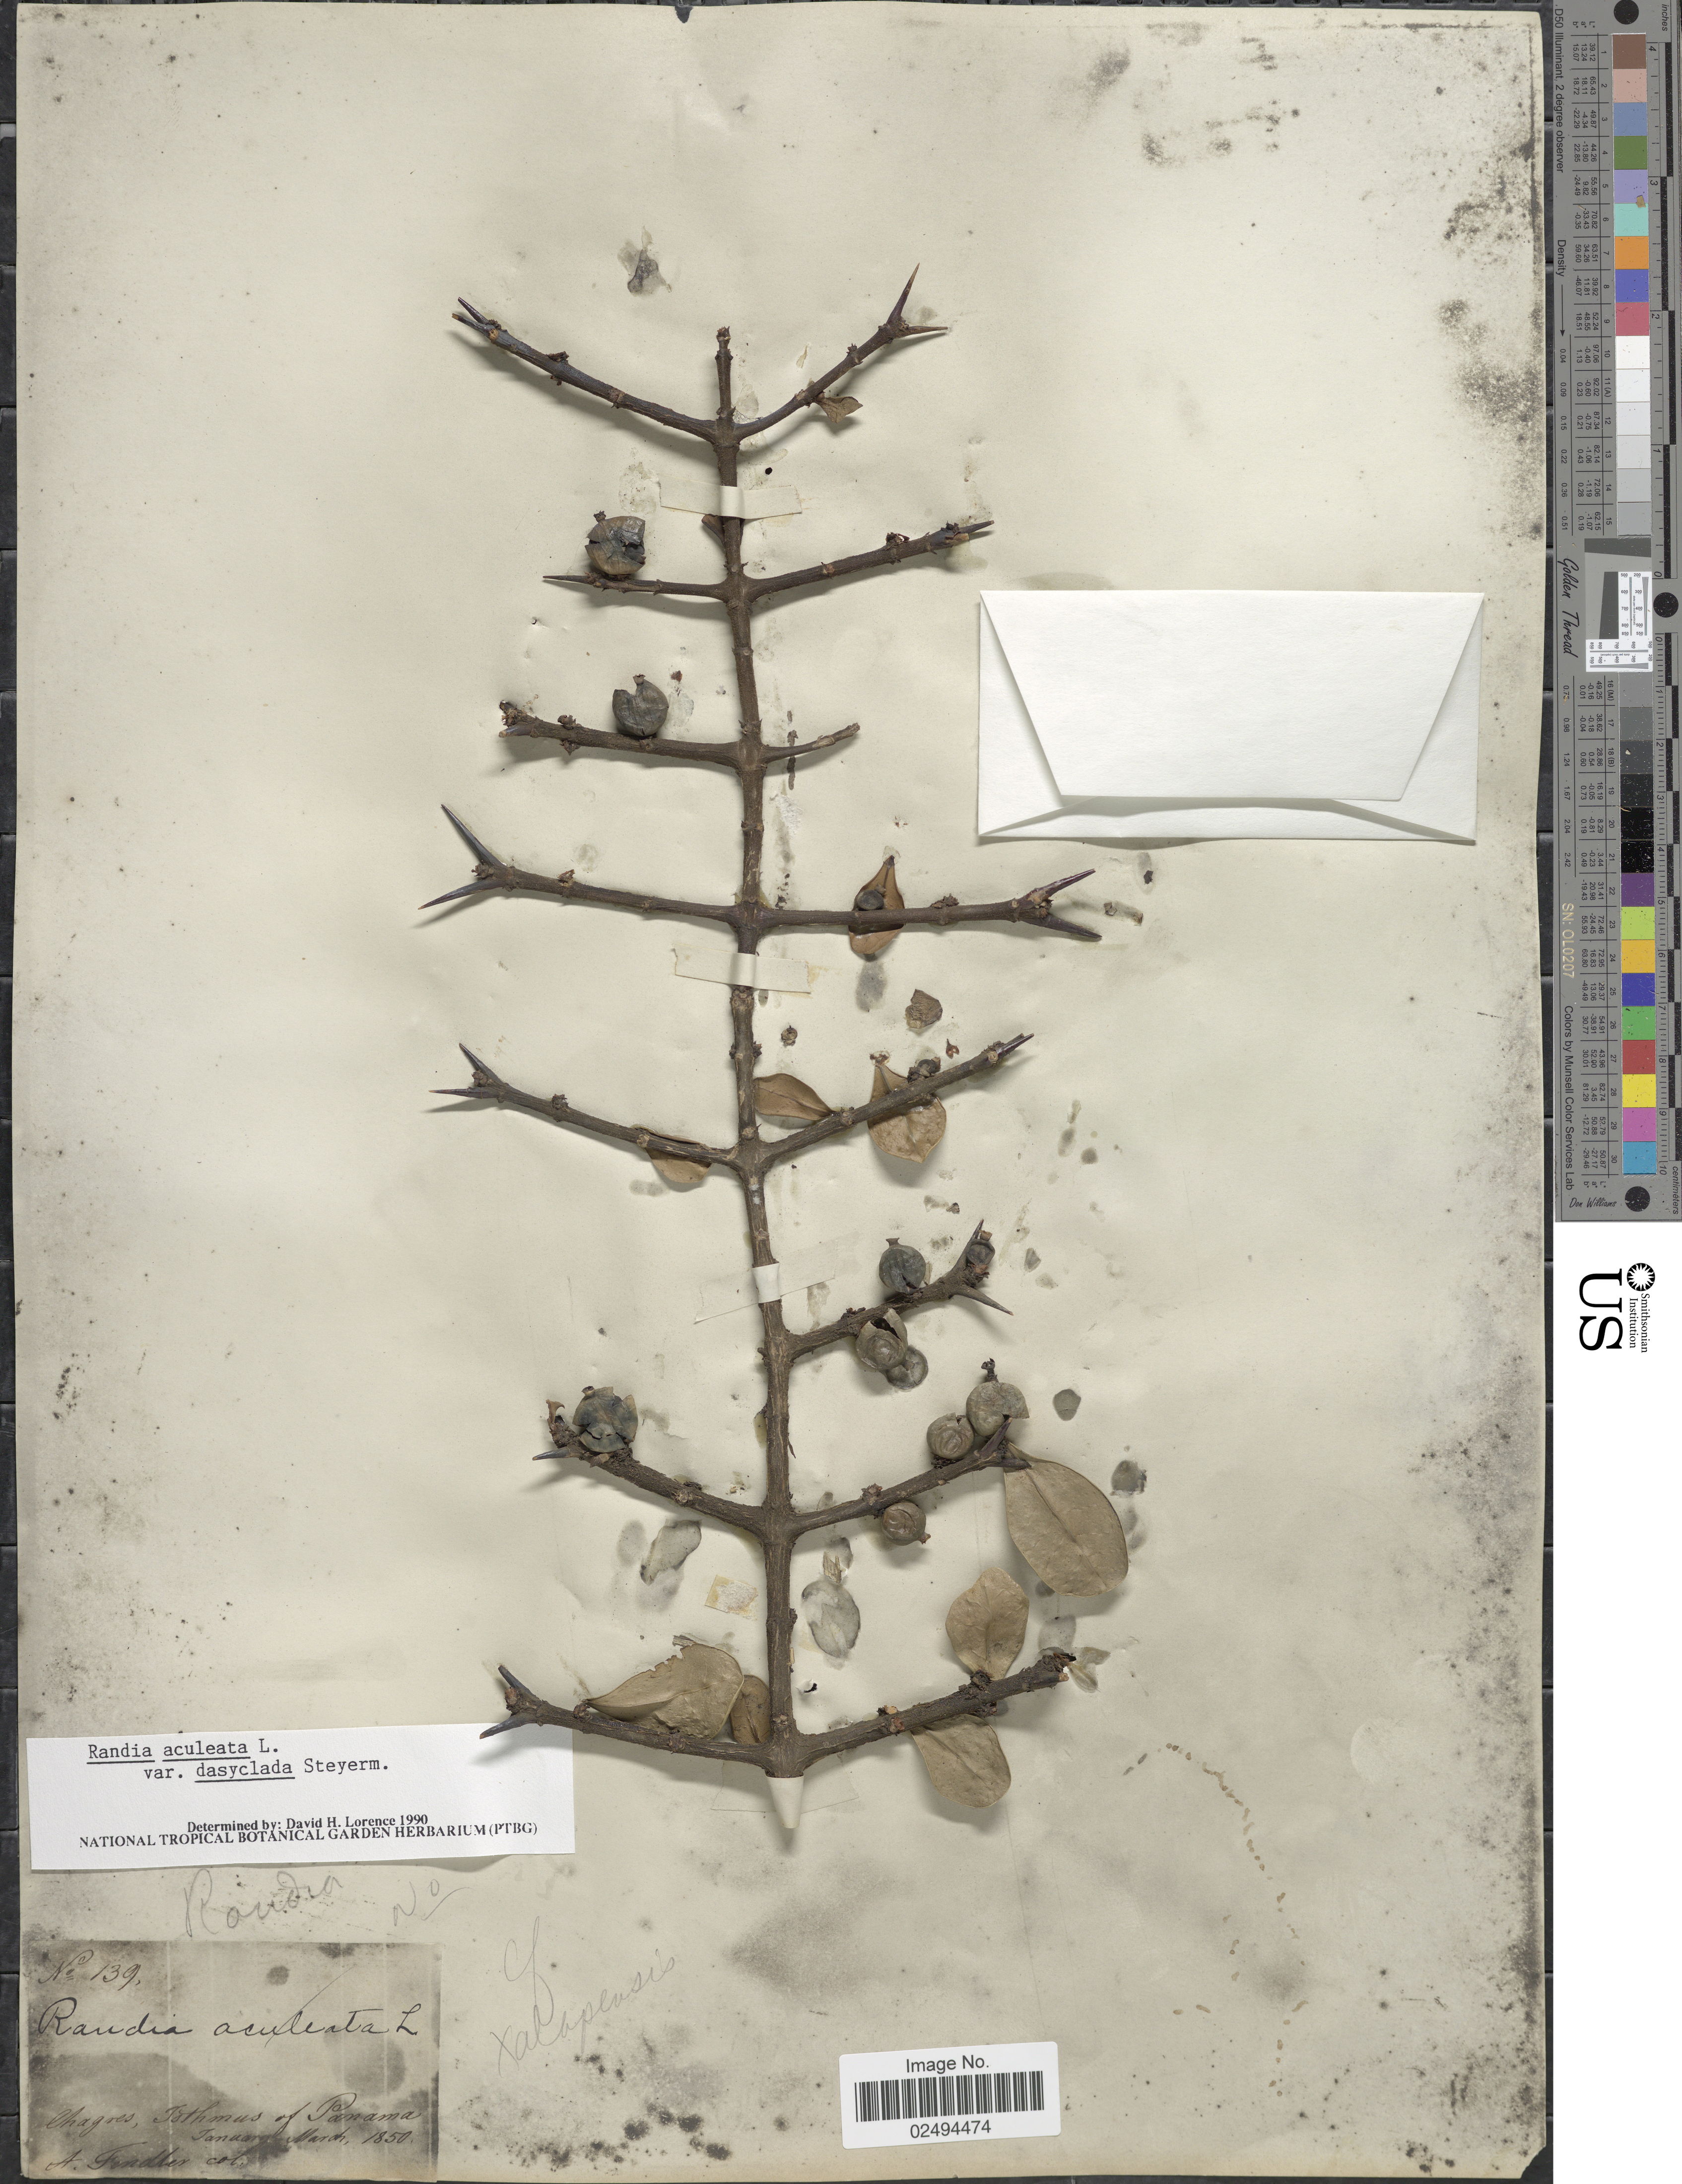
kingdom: Plantae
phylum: Tracheophyta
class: Magnoliopsida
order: Gentianales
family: Rubiaceae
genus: Randia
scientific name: Randia aculeata var. dasyclada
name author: Steyerm.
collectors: A. Fendler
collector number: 139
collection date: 1850-01/1850-03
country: Panama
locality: Chagres, Isthmus of Panama